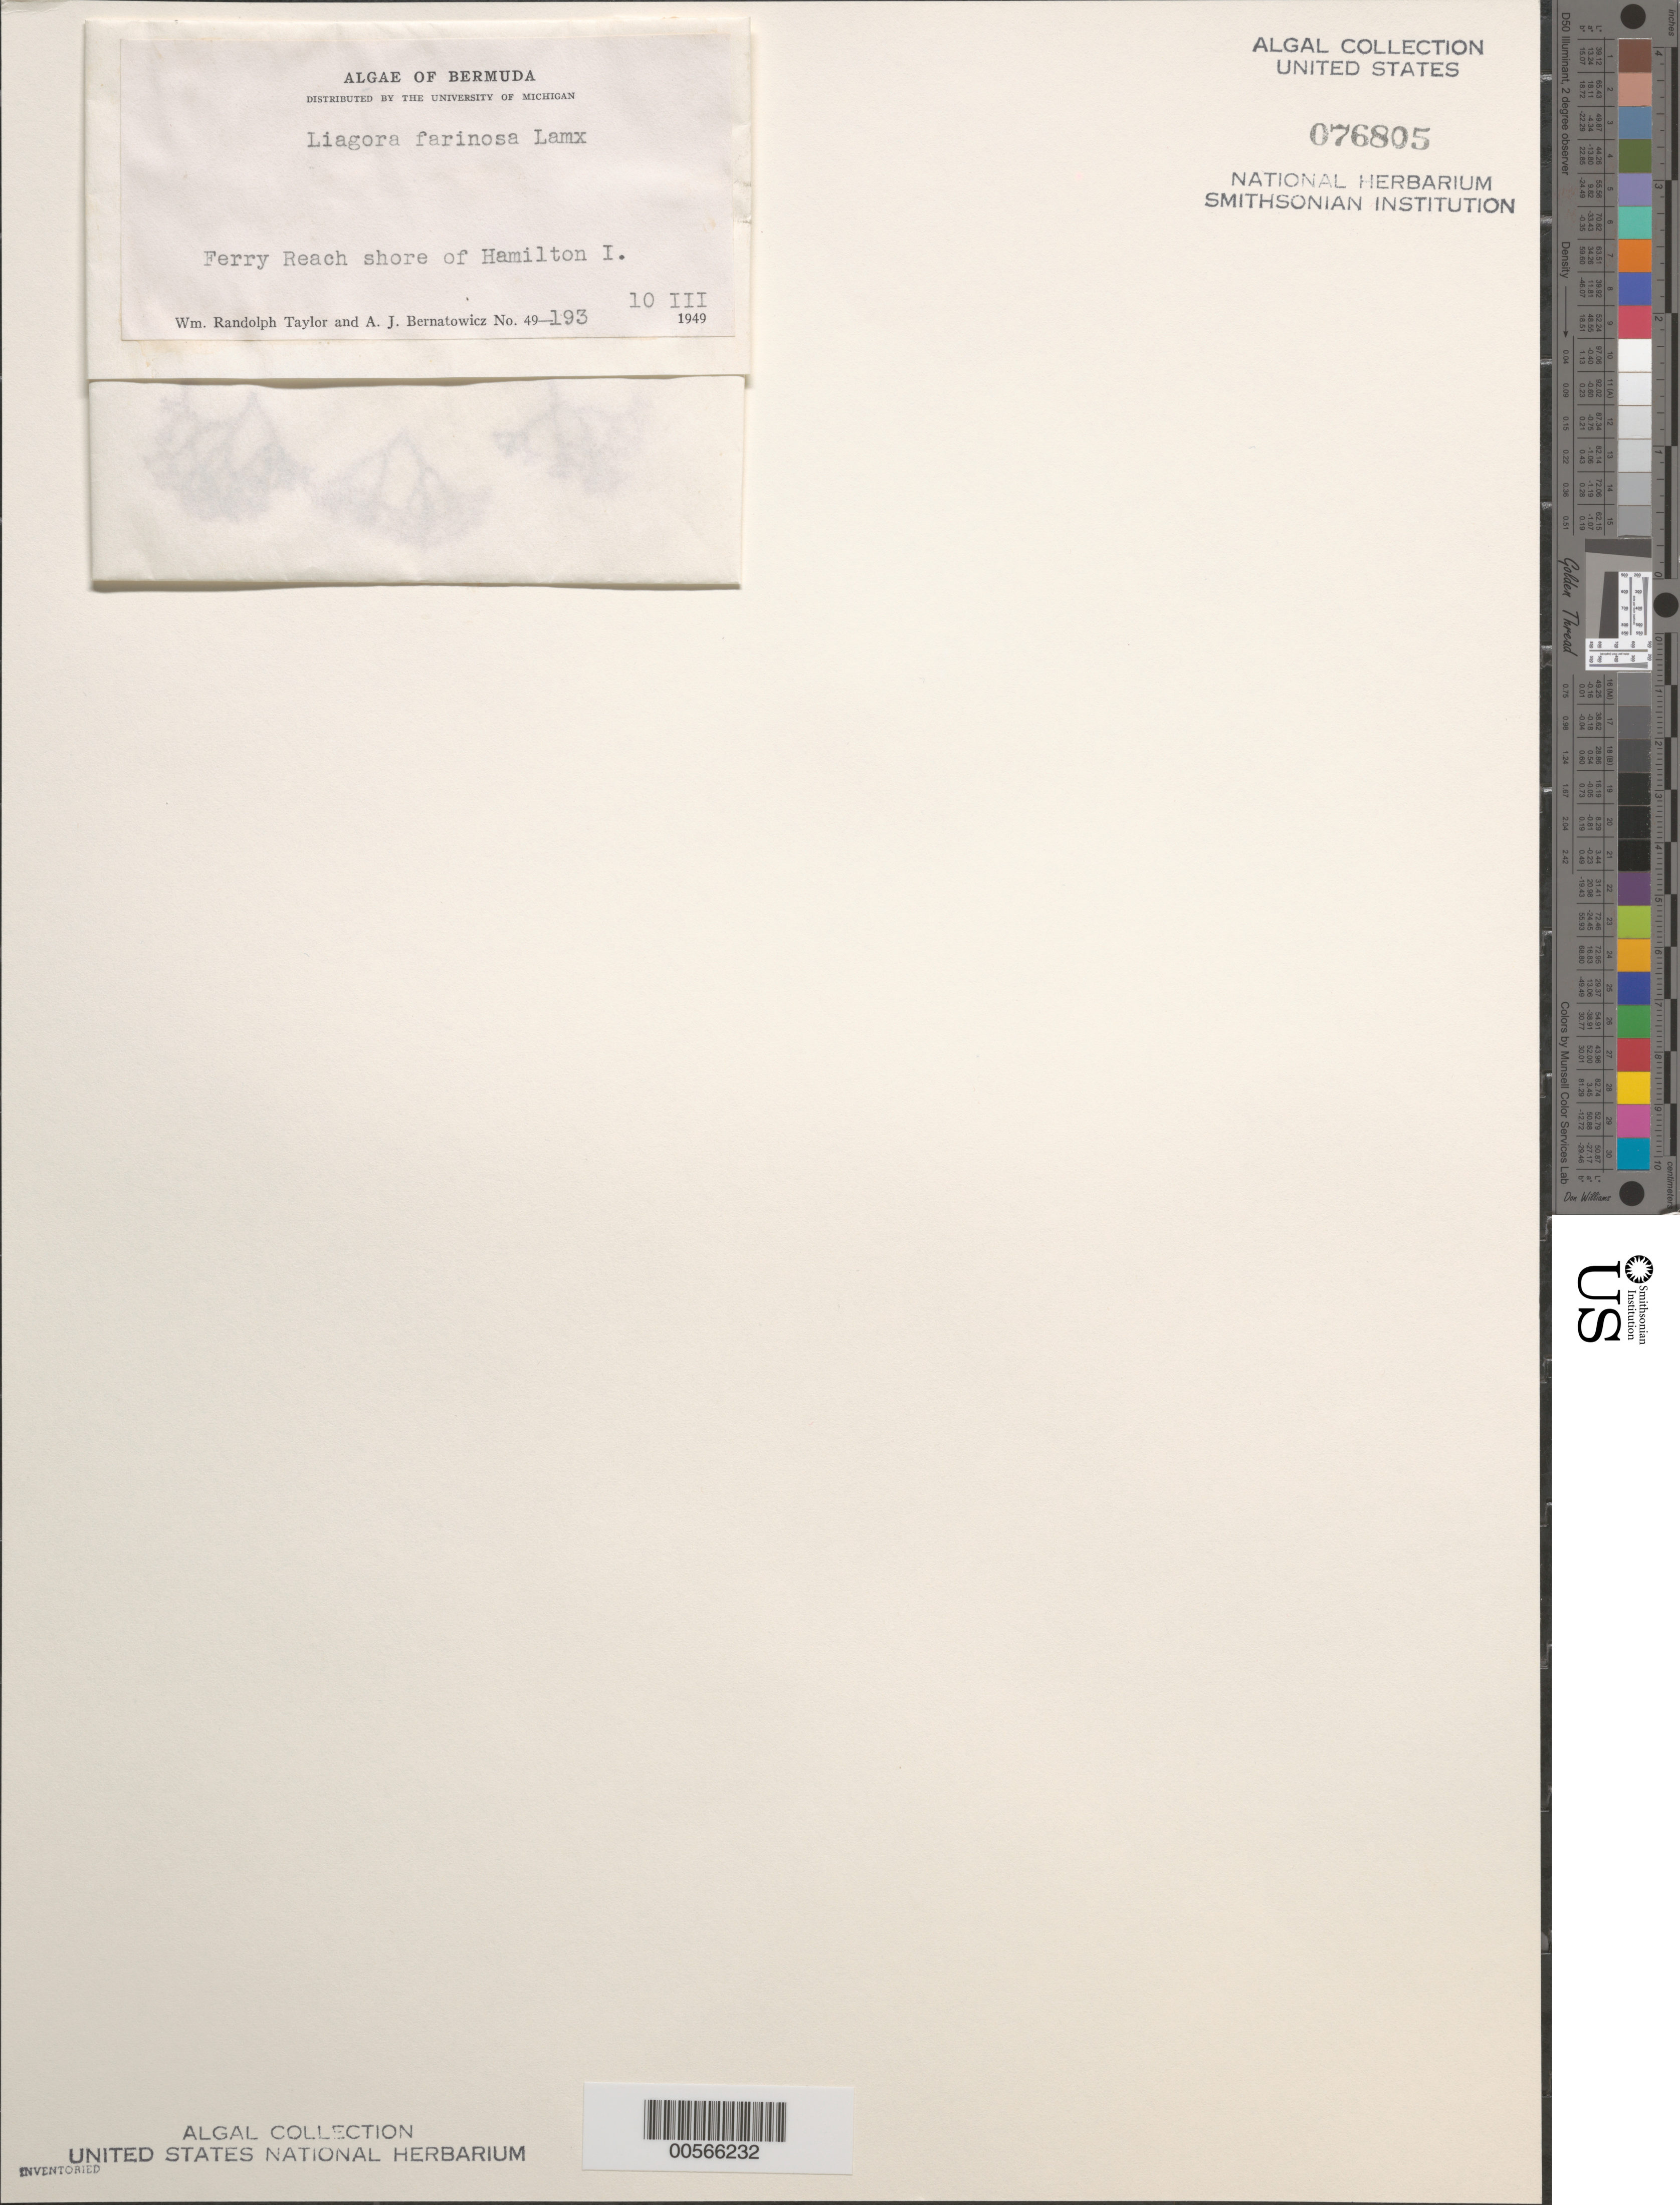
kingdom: Plantae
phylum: Rhodophyta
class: Florideophyceae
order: Nemaliales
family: Liagoraceae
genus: Liagora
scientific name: Liagora farinosa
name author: J.V.Lamouroux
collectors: W. R. Taylor & A. Bernatowicz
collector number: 49-193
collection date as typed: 10 Mar 1949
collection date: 1949-03-10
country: Bermuda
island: Bermuda Island (Hamilton Island)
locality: Ferry Reach shore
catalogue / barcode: US 76805